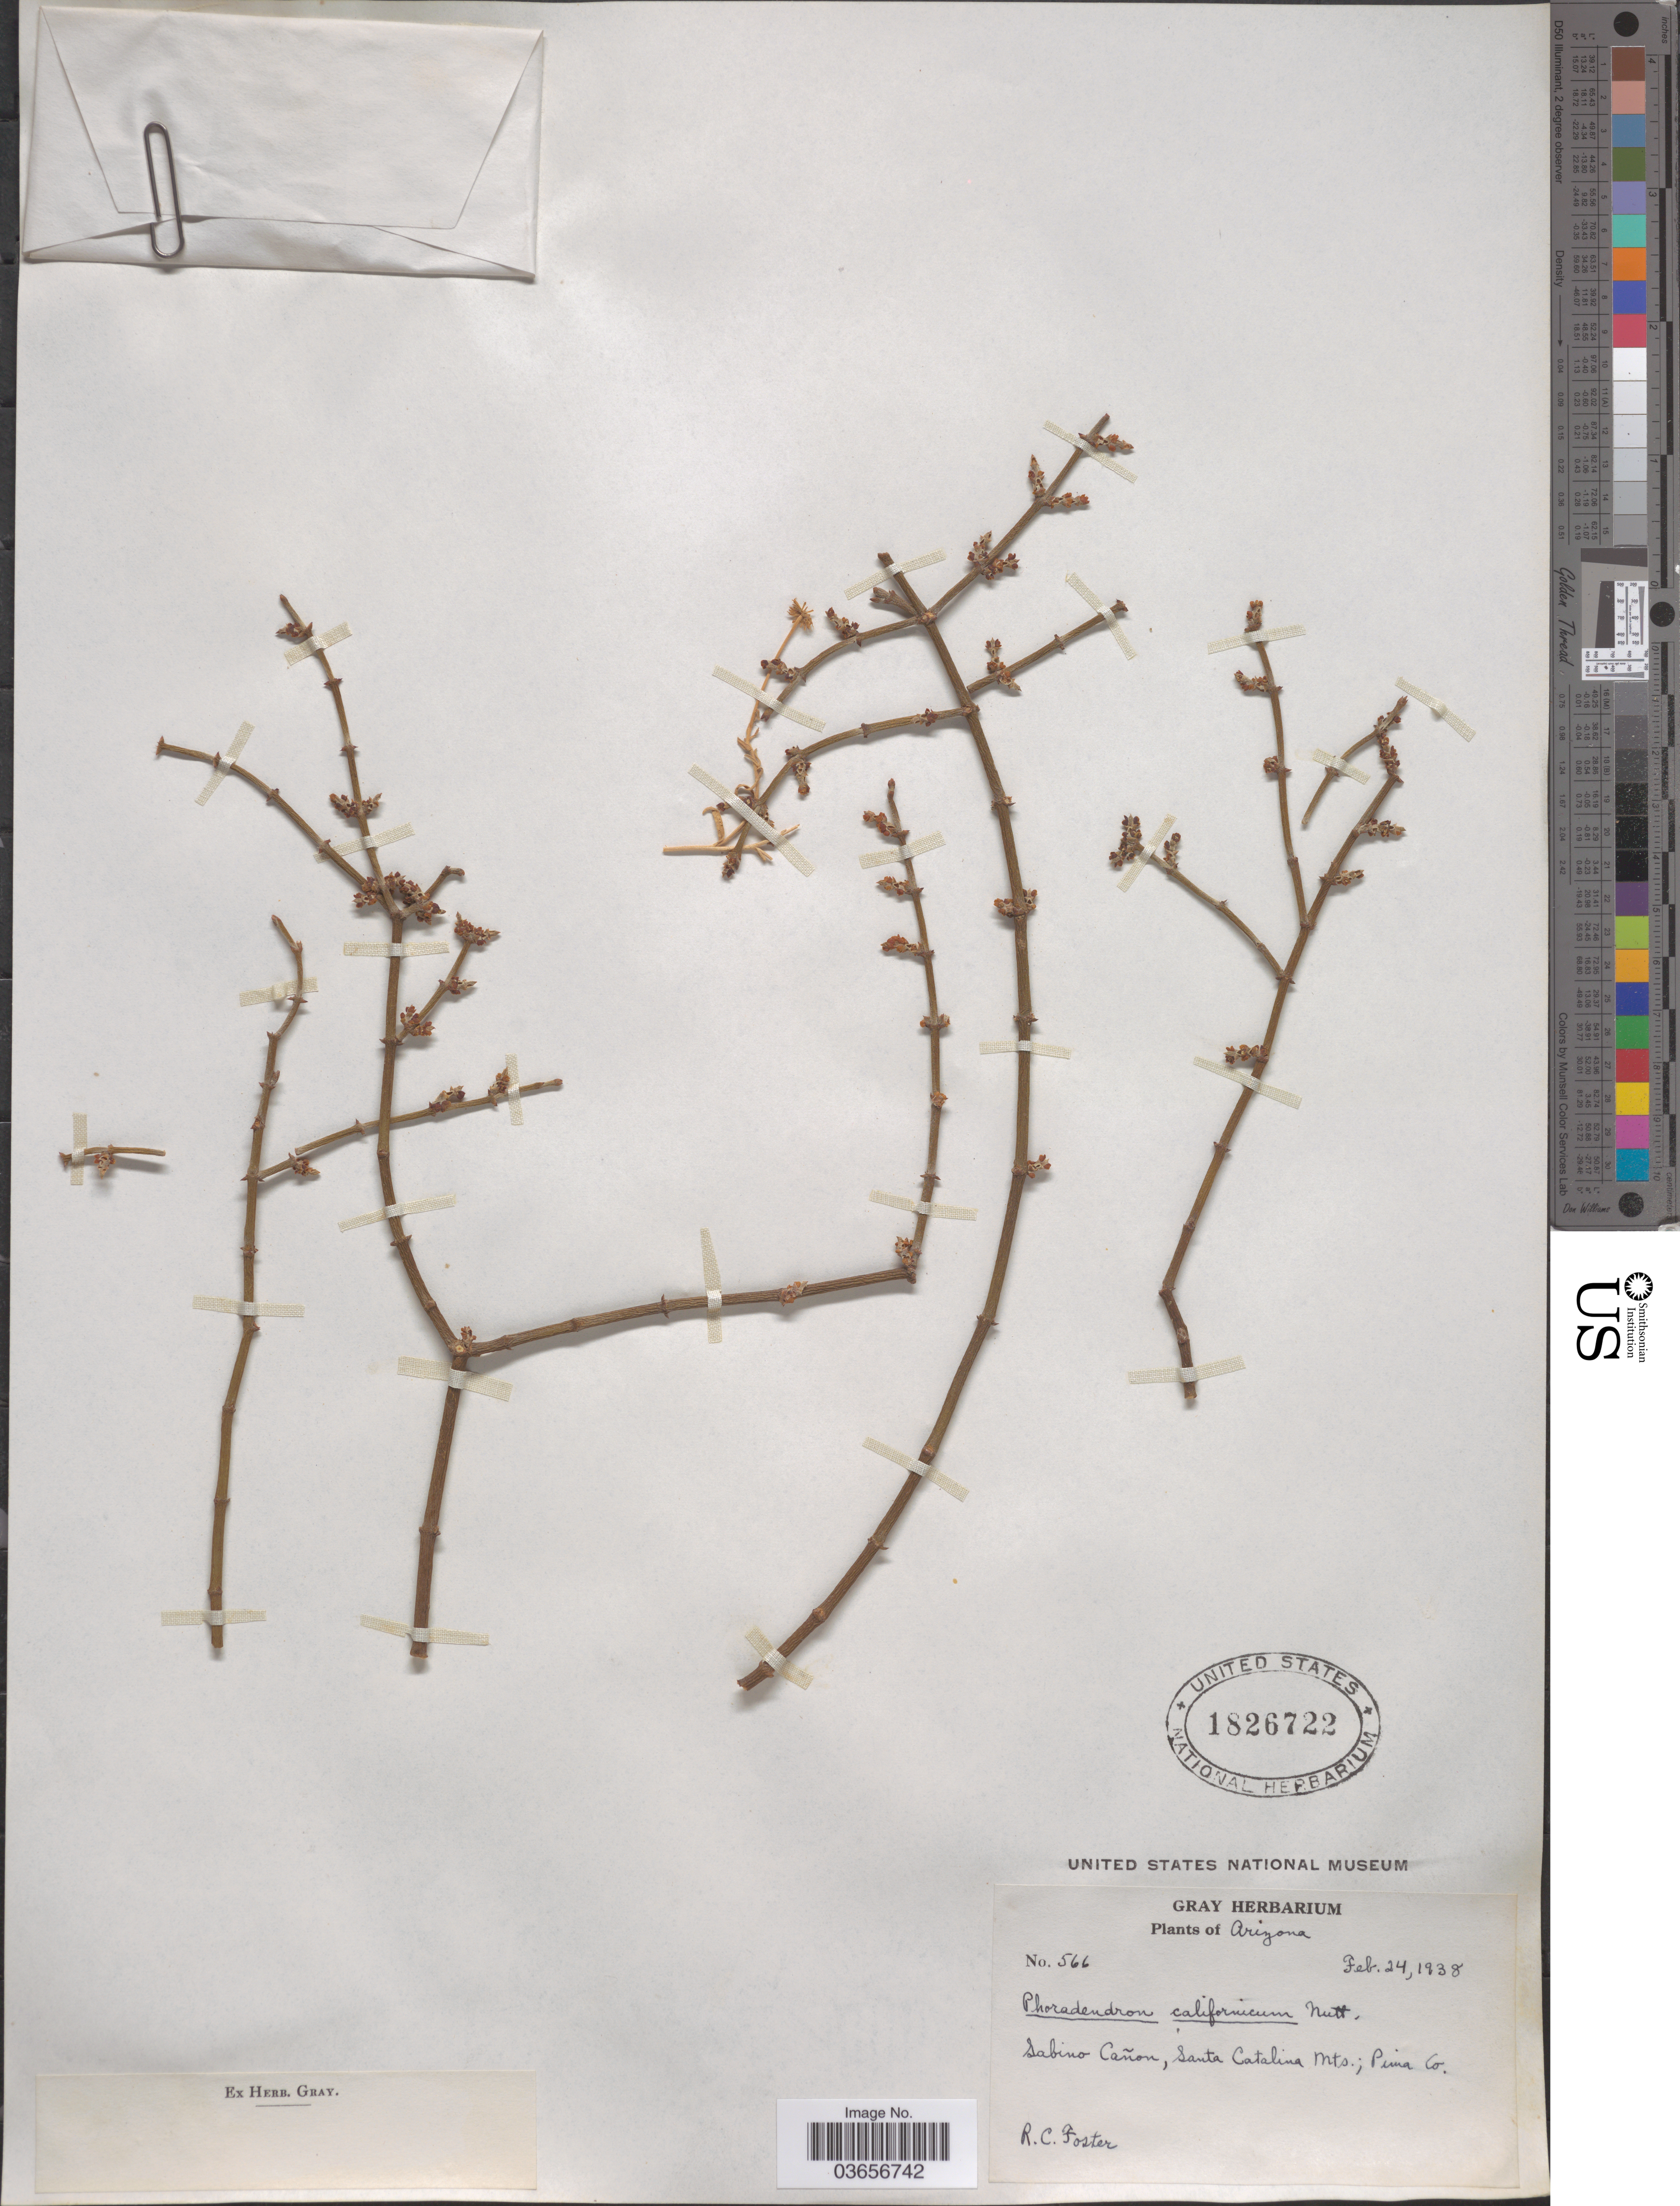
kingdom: Plantae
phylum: Tracheophyta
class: Magnoliopsida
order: Santalales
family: Viscaceae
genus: Phoradendron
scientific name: Phoradendron californicum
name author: Nutt.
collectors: R. C. Foster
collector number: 566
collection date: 1938-02-24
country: United States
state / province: Arizona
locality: Sabino Cañon, Santa Catalina Mts.; Pima Co.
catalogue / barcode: US 1826722